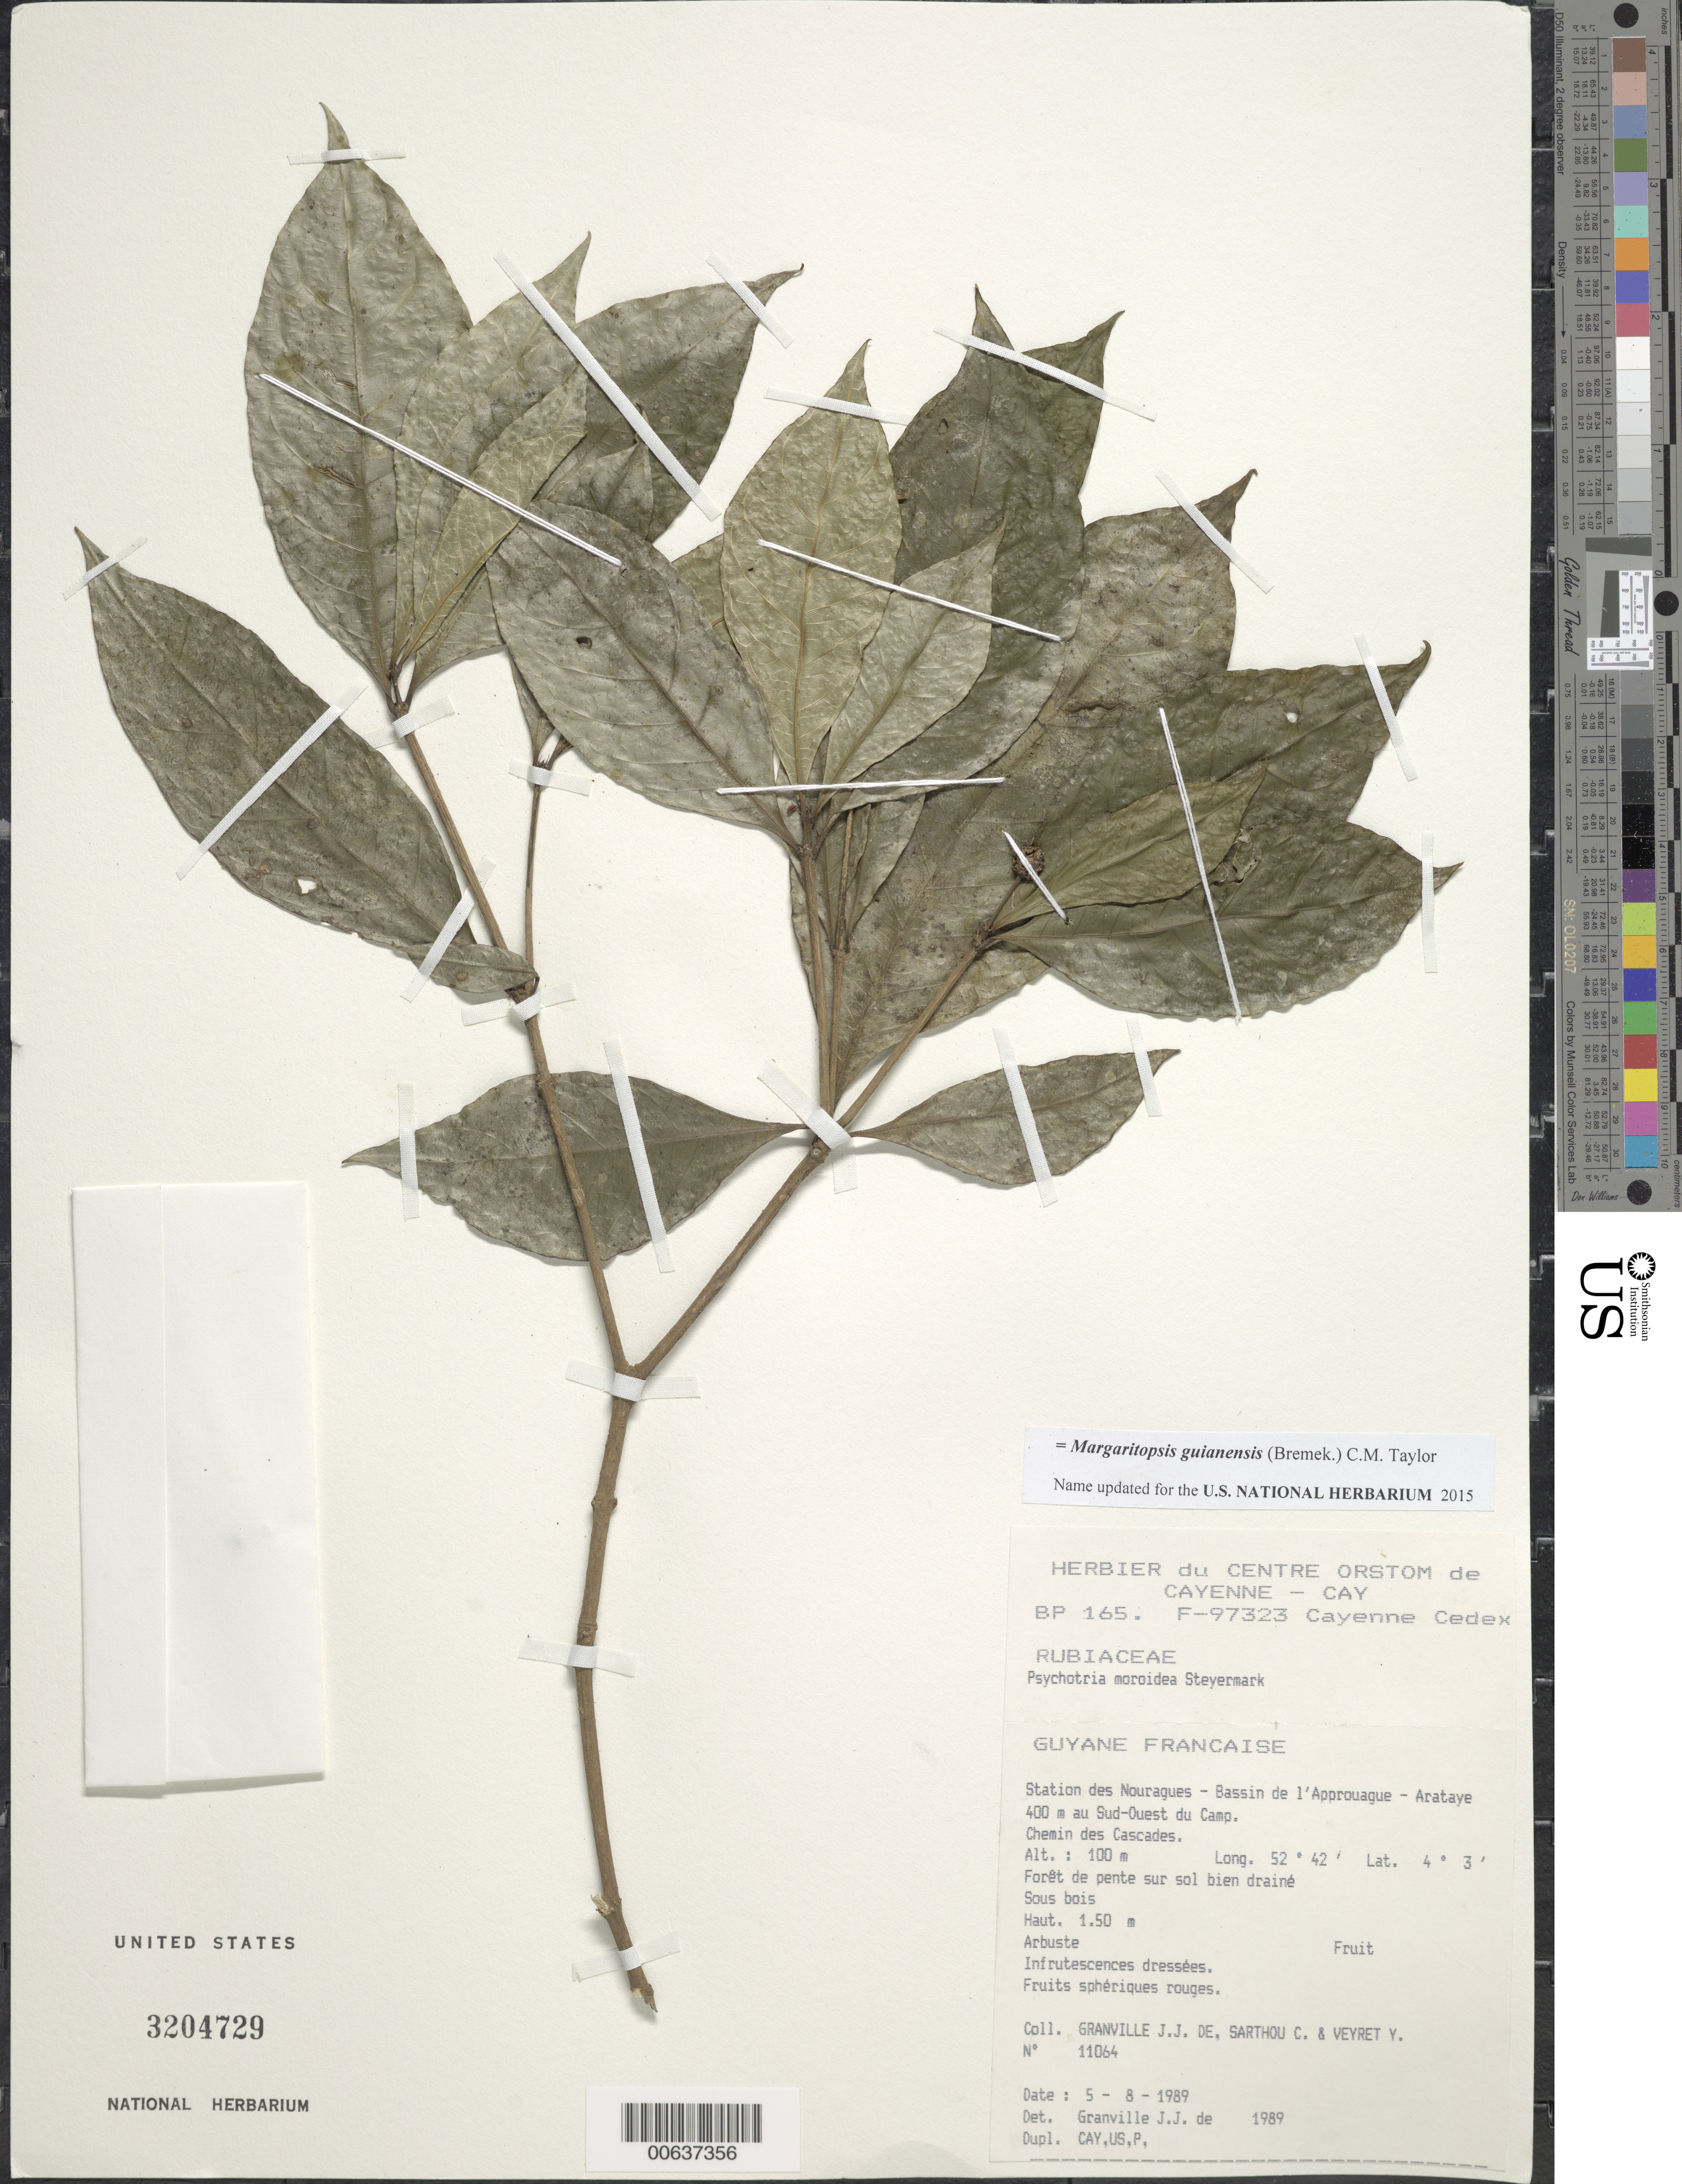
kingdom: Plantae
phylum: Tracheophyta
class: Magnoliopsida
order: Gentianales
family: Rubiaceae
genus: Psychotria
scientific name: Psychotria moroidea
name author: Steyerm.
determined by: Granville, J. J. de, (CAY), Institut de Recherche pour le Developpement (IRD) (FRENCH GUIANA)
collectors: J.-J. de Granville, C. Sarthou & Y. Veyret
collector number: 11064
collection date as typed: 5-Aug-89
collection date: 1989-08-05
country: French Guiana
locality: Station des Nouragues, Bassin de l'Approuague, Arataye, 400 m au Sud-Ouest du Camp, Chemin des Cascades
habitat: Forêt de pente sur sol bien drainé, sous bois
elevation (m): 100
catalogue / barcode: US 3204729